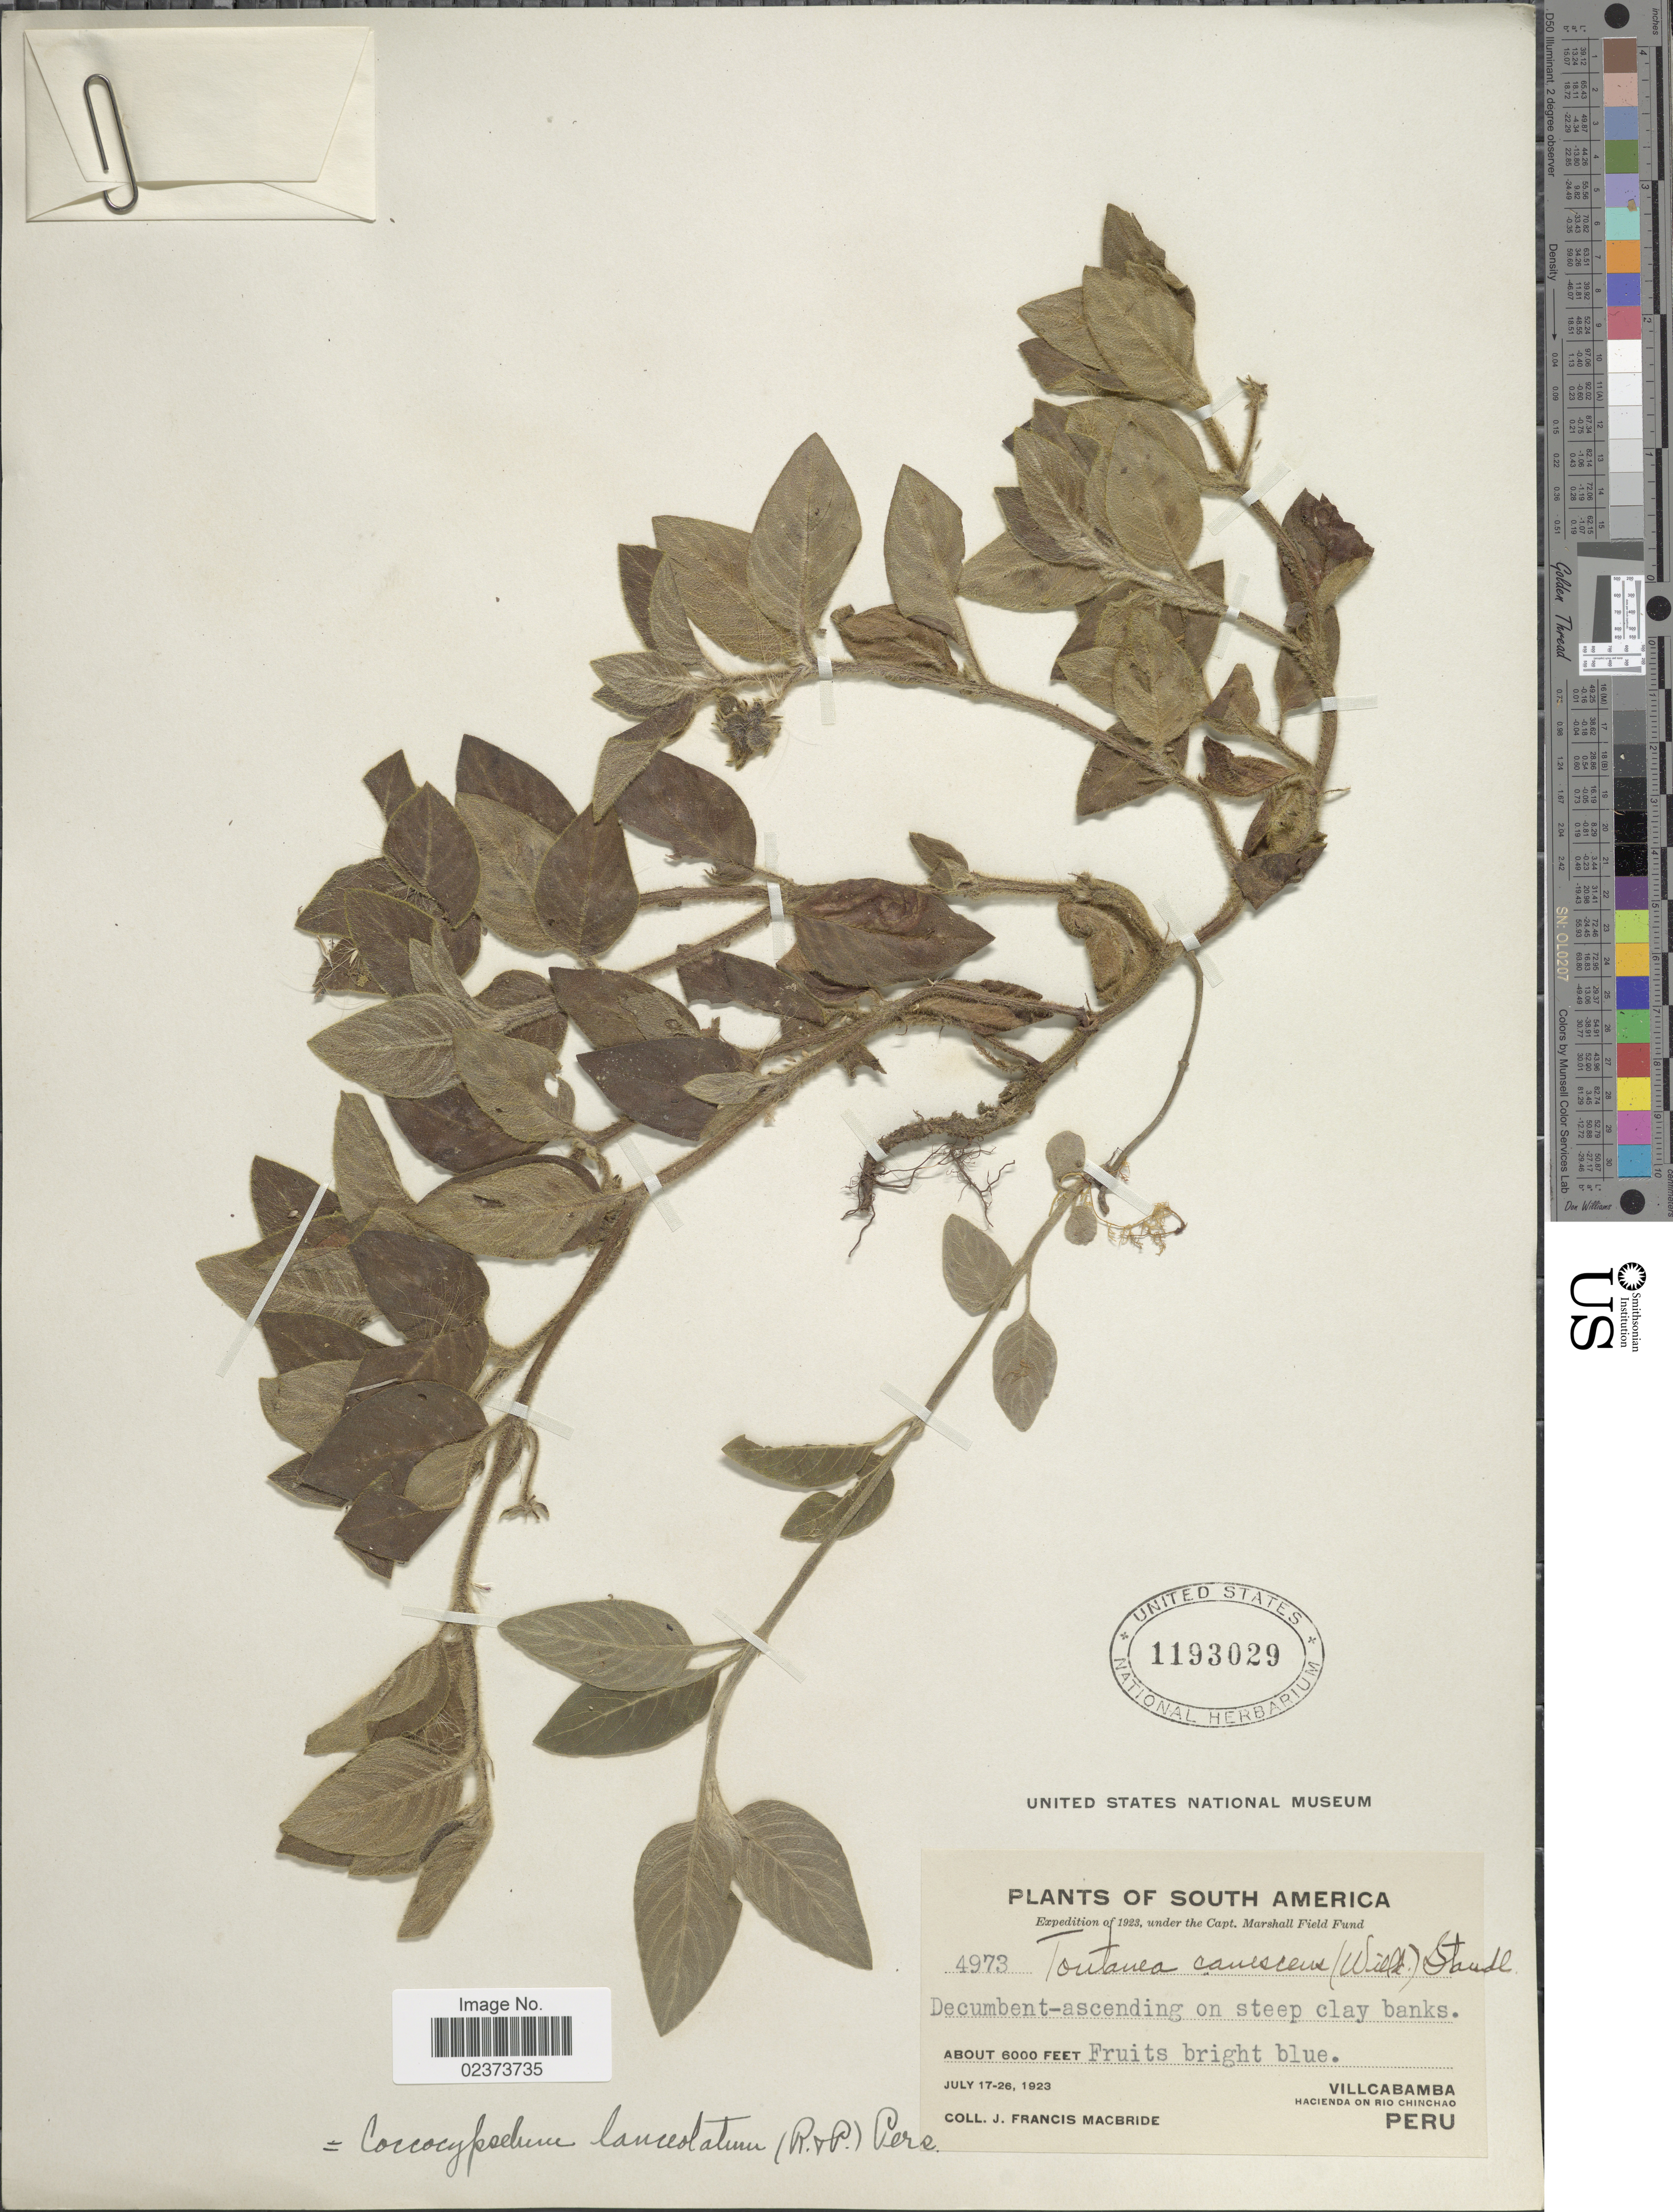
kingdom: Plantae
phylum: Tracheophyta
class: Magnoliopsida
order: Gentianales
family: Rubiaceae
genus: Coccocypselum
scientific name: Coccocypselum lanceolatum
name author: (Ruiz & Pav.) Pers.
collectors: J. F. Macbride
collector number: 4973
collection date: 1923-07-17/1923-07-26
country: Peru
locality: Villcabamba, Hacienda on Rio Chinchao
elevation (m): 1829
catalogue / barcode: US 1193029